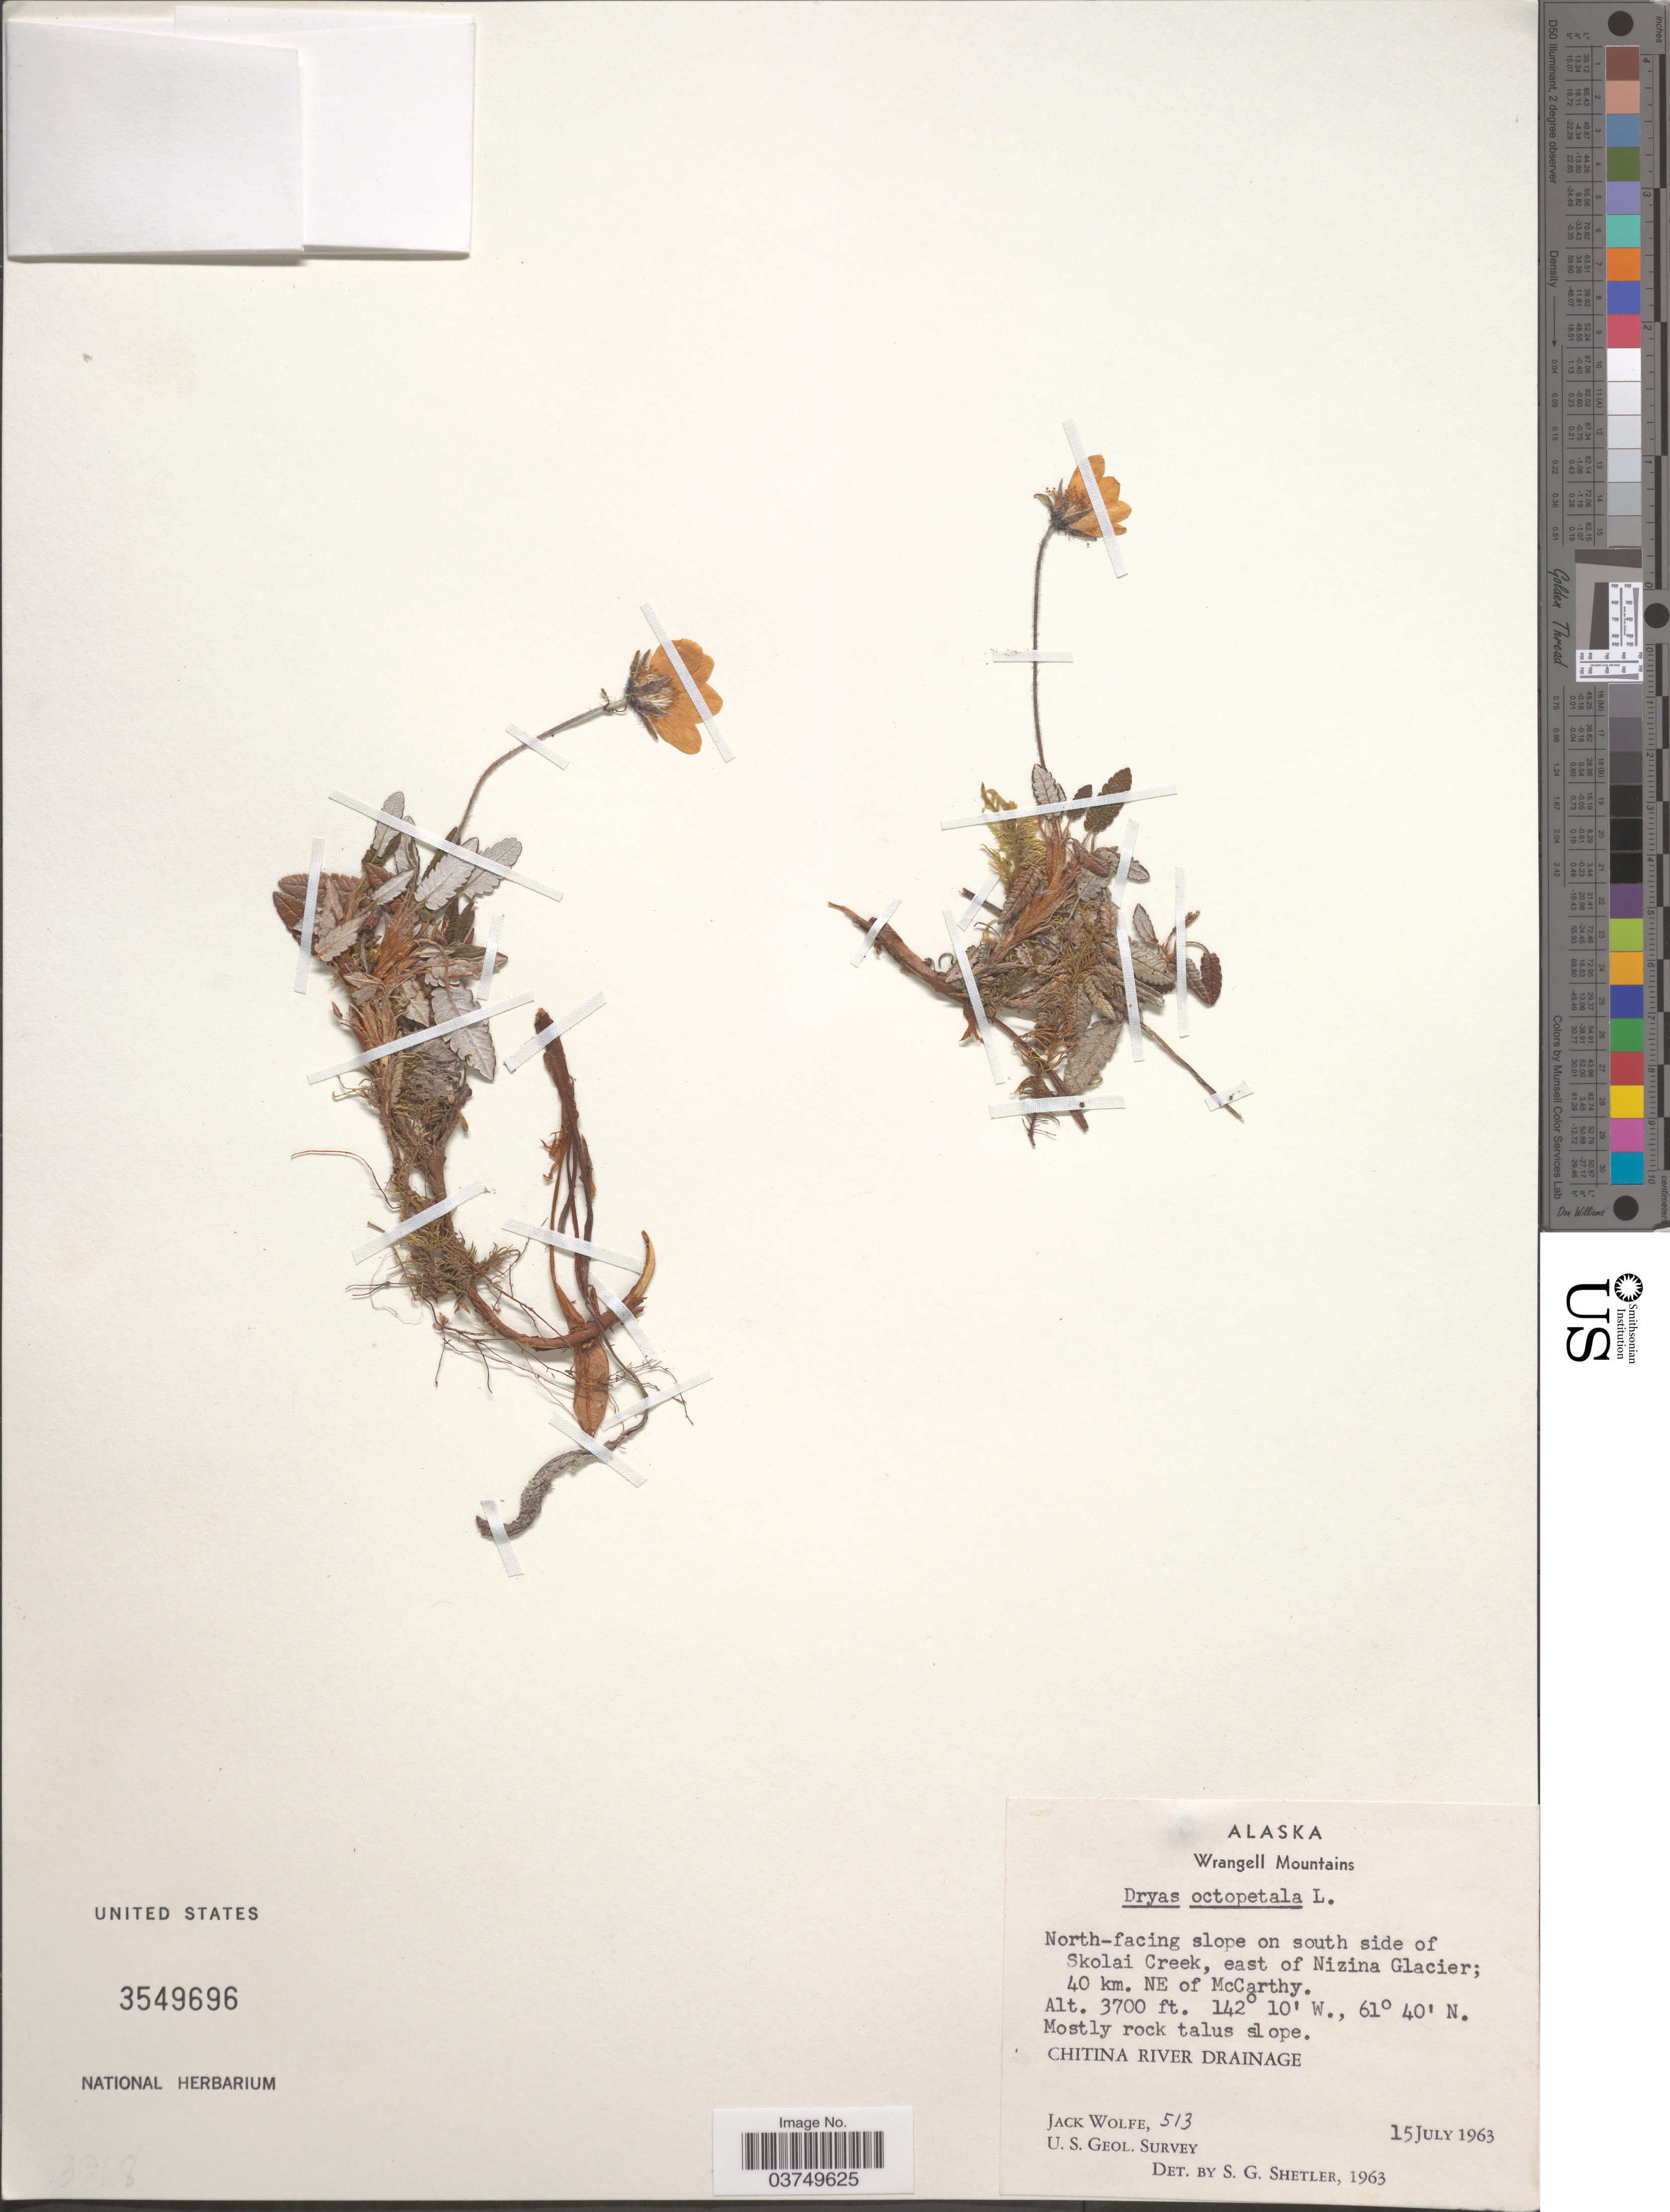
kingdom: Plantae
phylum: Tracheophyta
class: Magnoliopsida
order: Rosales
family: Rosaceae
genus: Dryas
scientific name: Dryas octopetala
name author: L.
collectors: J. Wolfe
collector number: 513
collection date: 1963-07-15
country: United States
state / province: Alaska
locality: Wrangell Mountains. North-facing slope on south side of Skolai Creek, east of Nizina Glacier; 40 km. NE of McCarthy. Chitina River Drainage.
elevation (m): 1128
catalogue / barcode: US 3549696